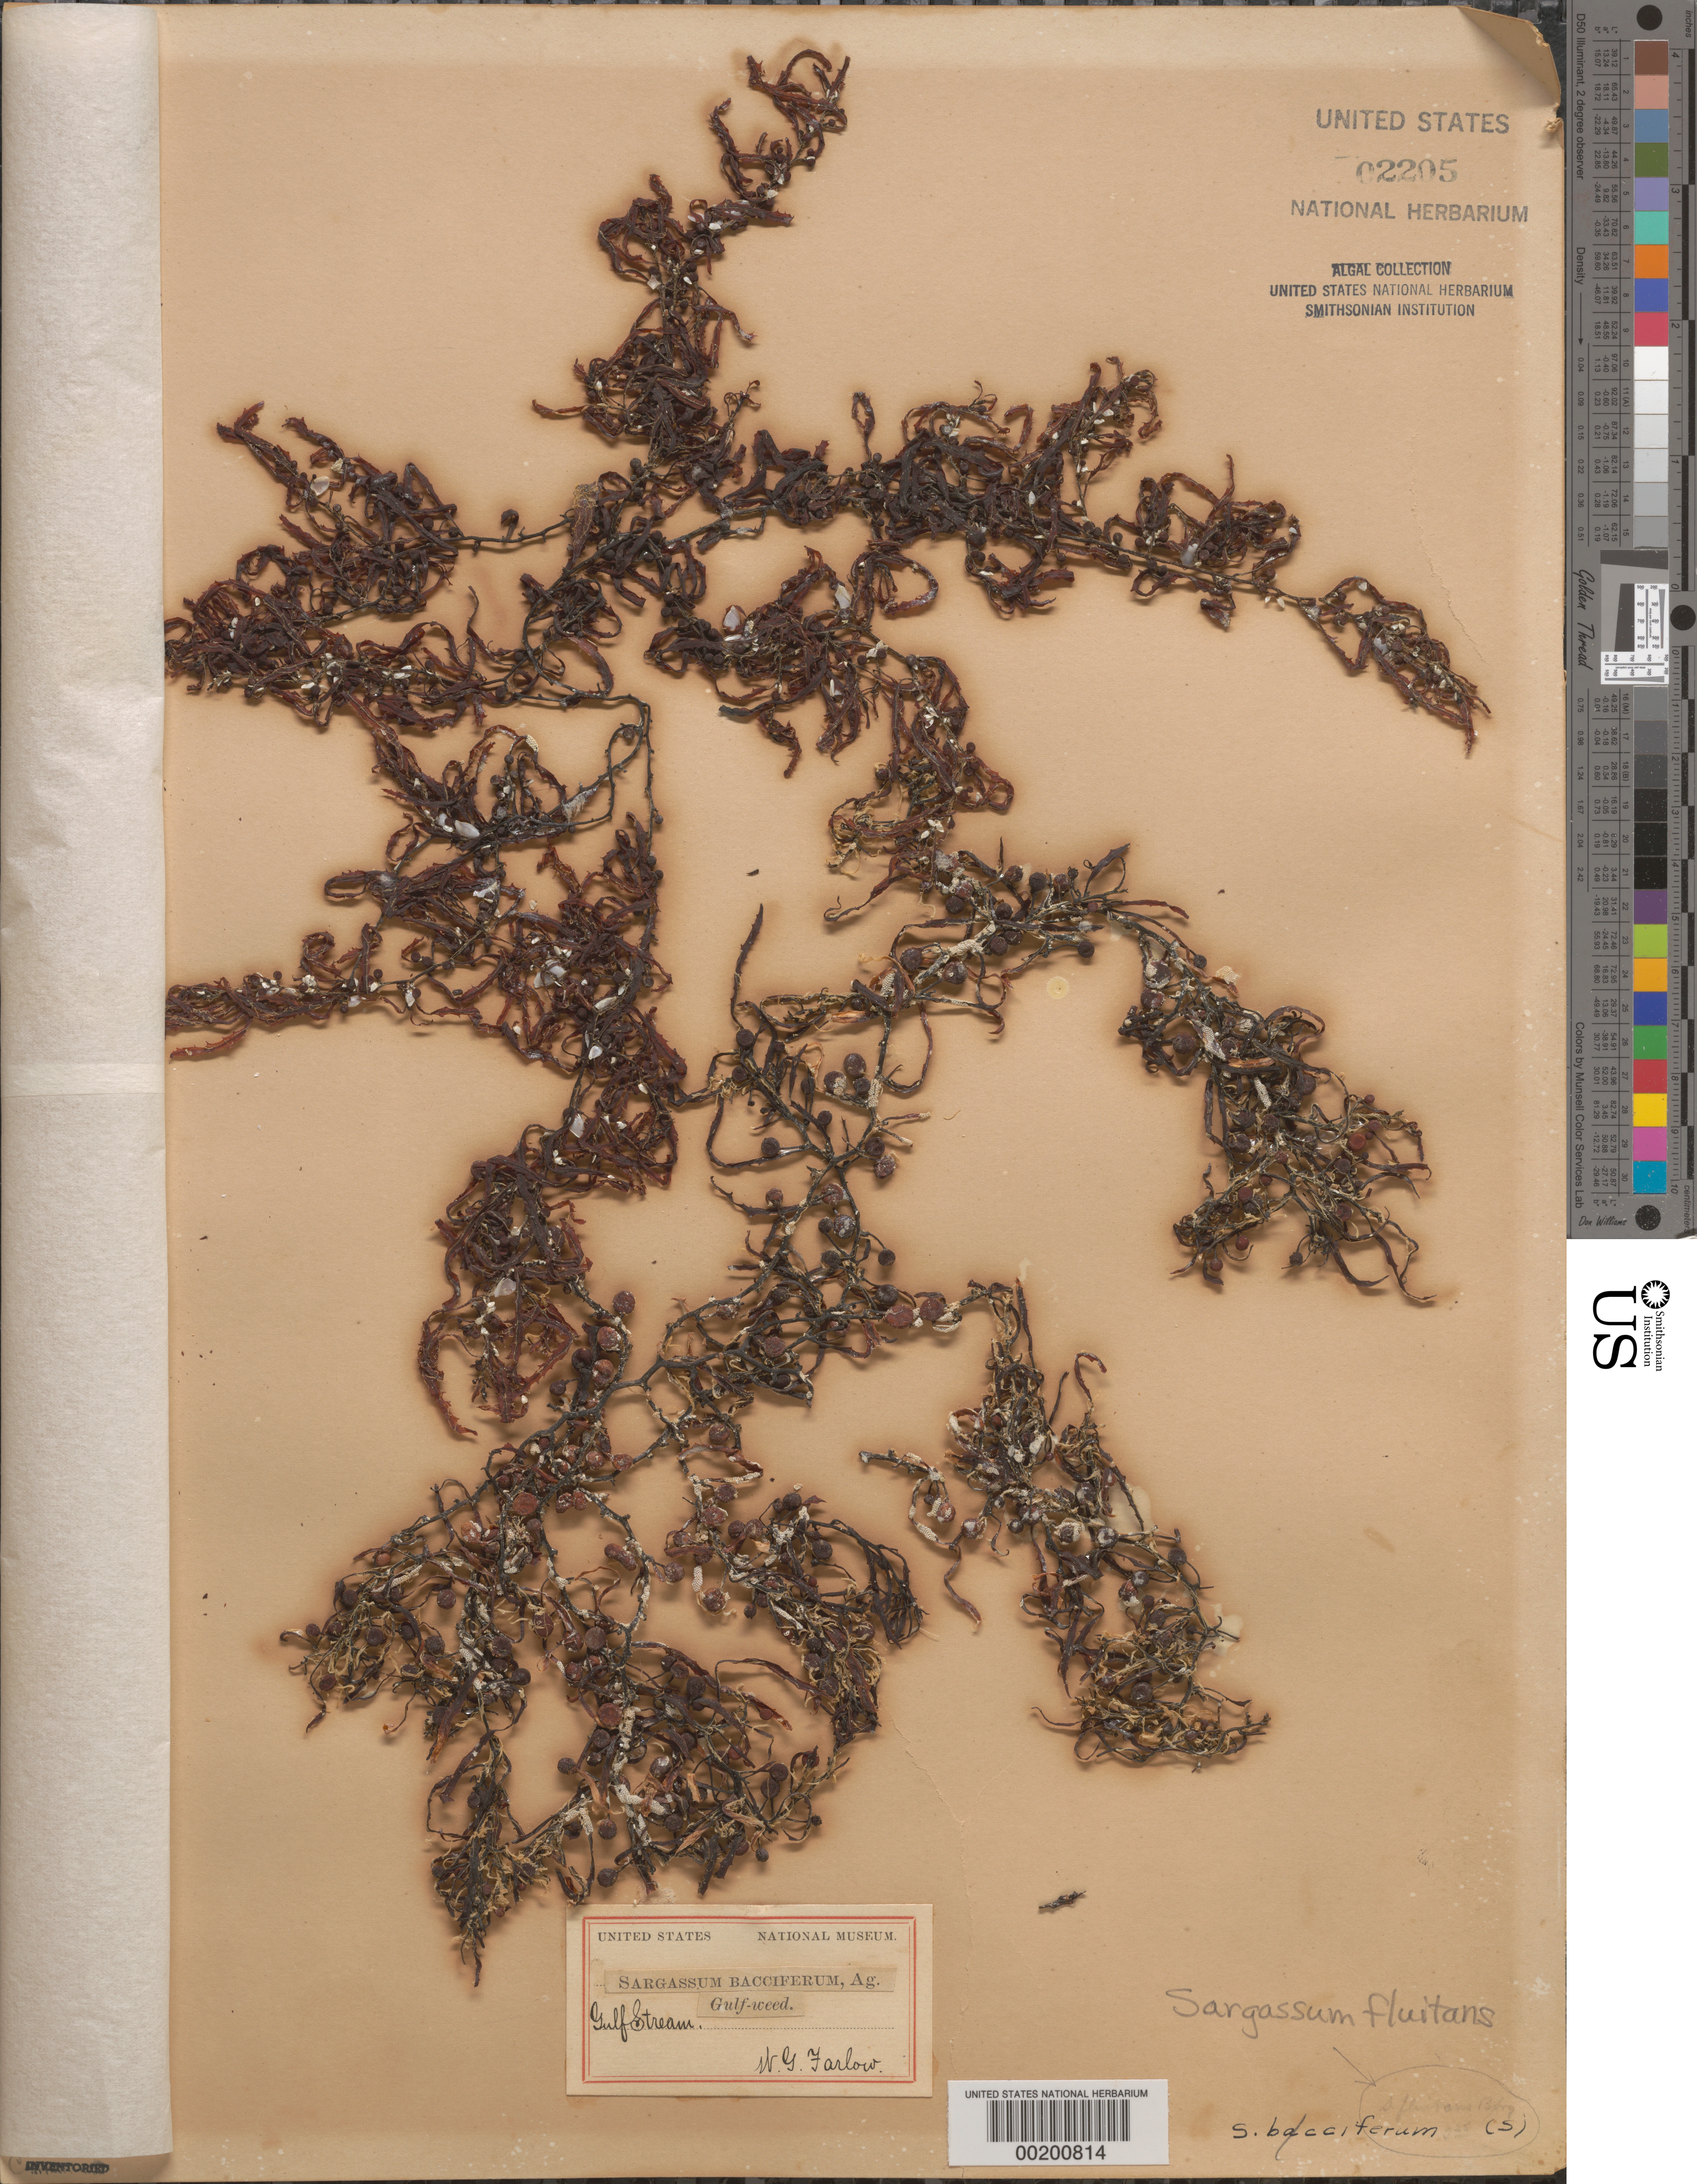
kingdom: Chromista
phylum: Ochrophyta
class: Phaeophyceae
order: Fucales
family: Sargassaceae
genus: Sargassum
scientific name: Sargassum fluitans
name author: (Børgesen) Børgesen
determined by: Taylor, William R.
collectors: W. G. Farlow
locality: Gulf stream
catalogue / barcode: US 2205